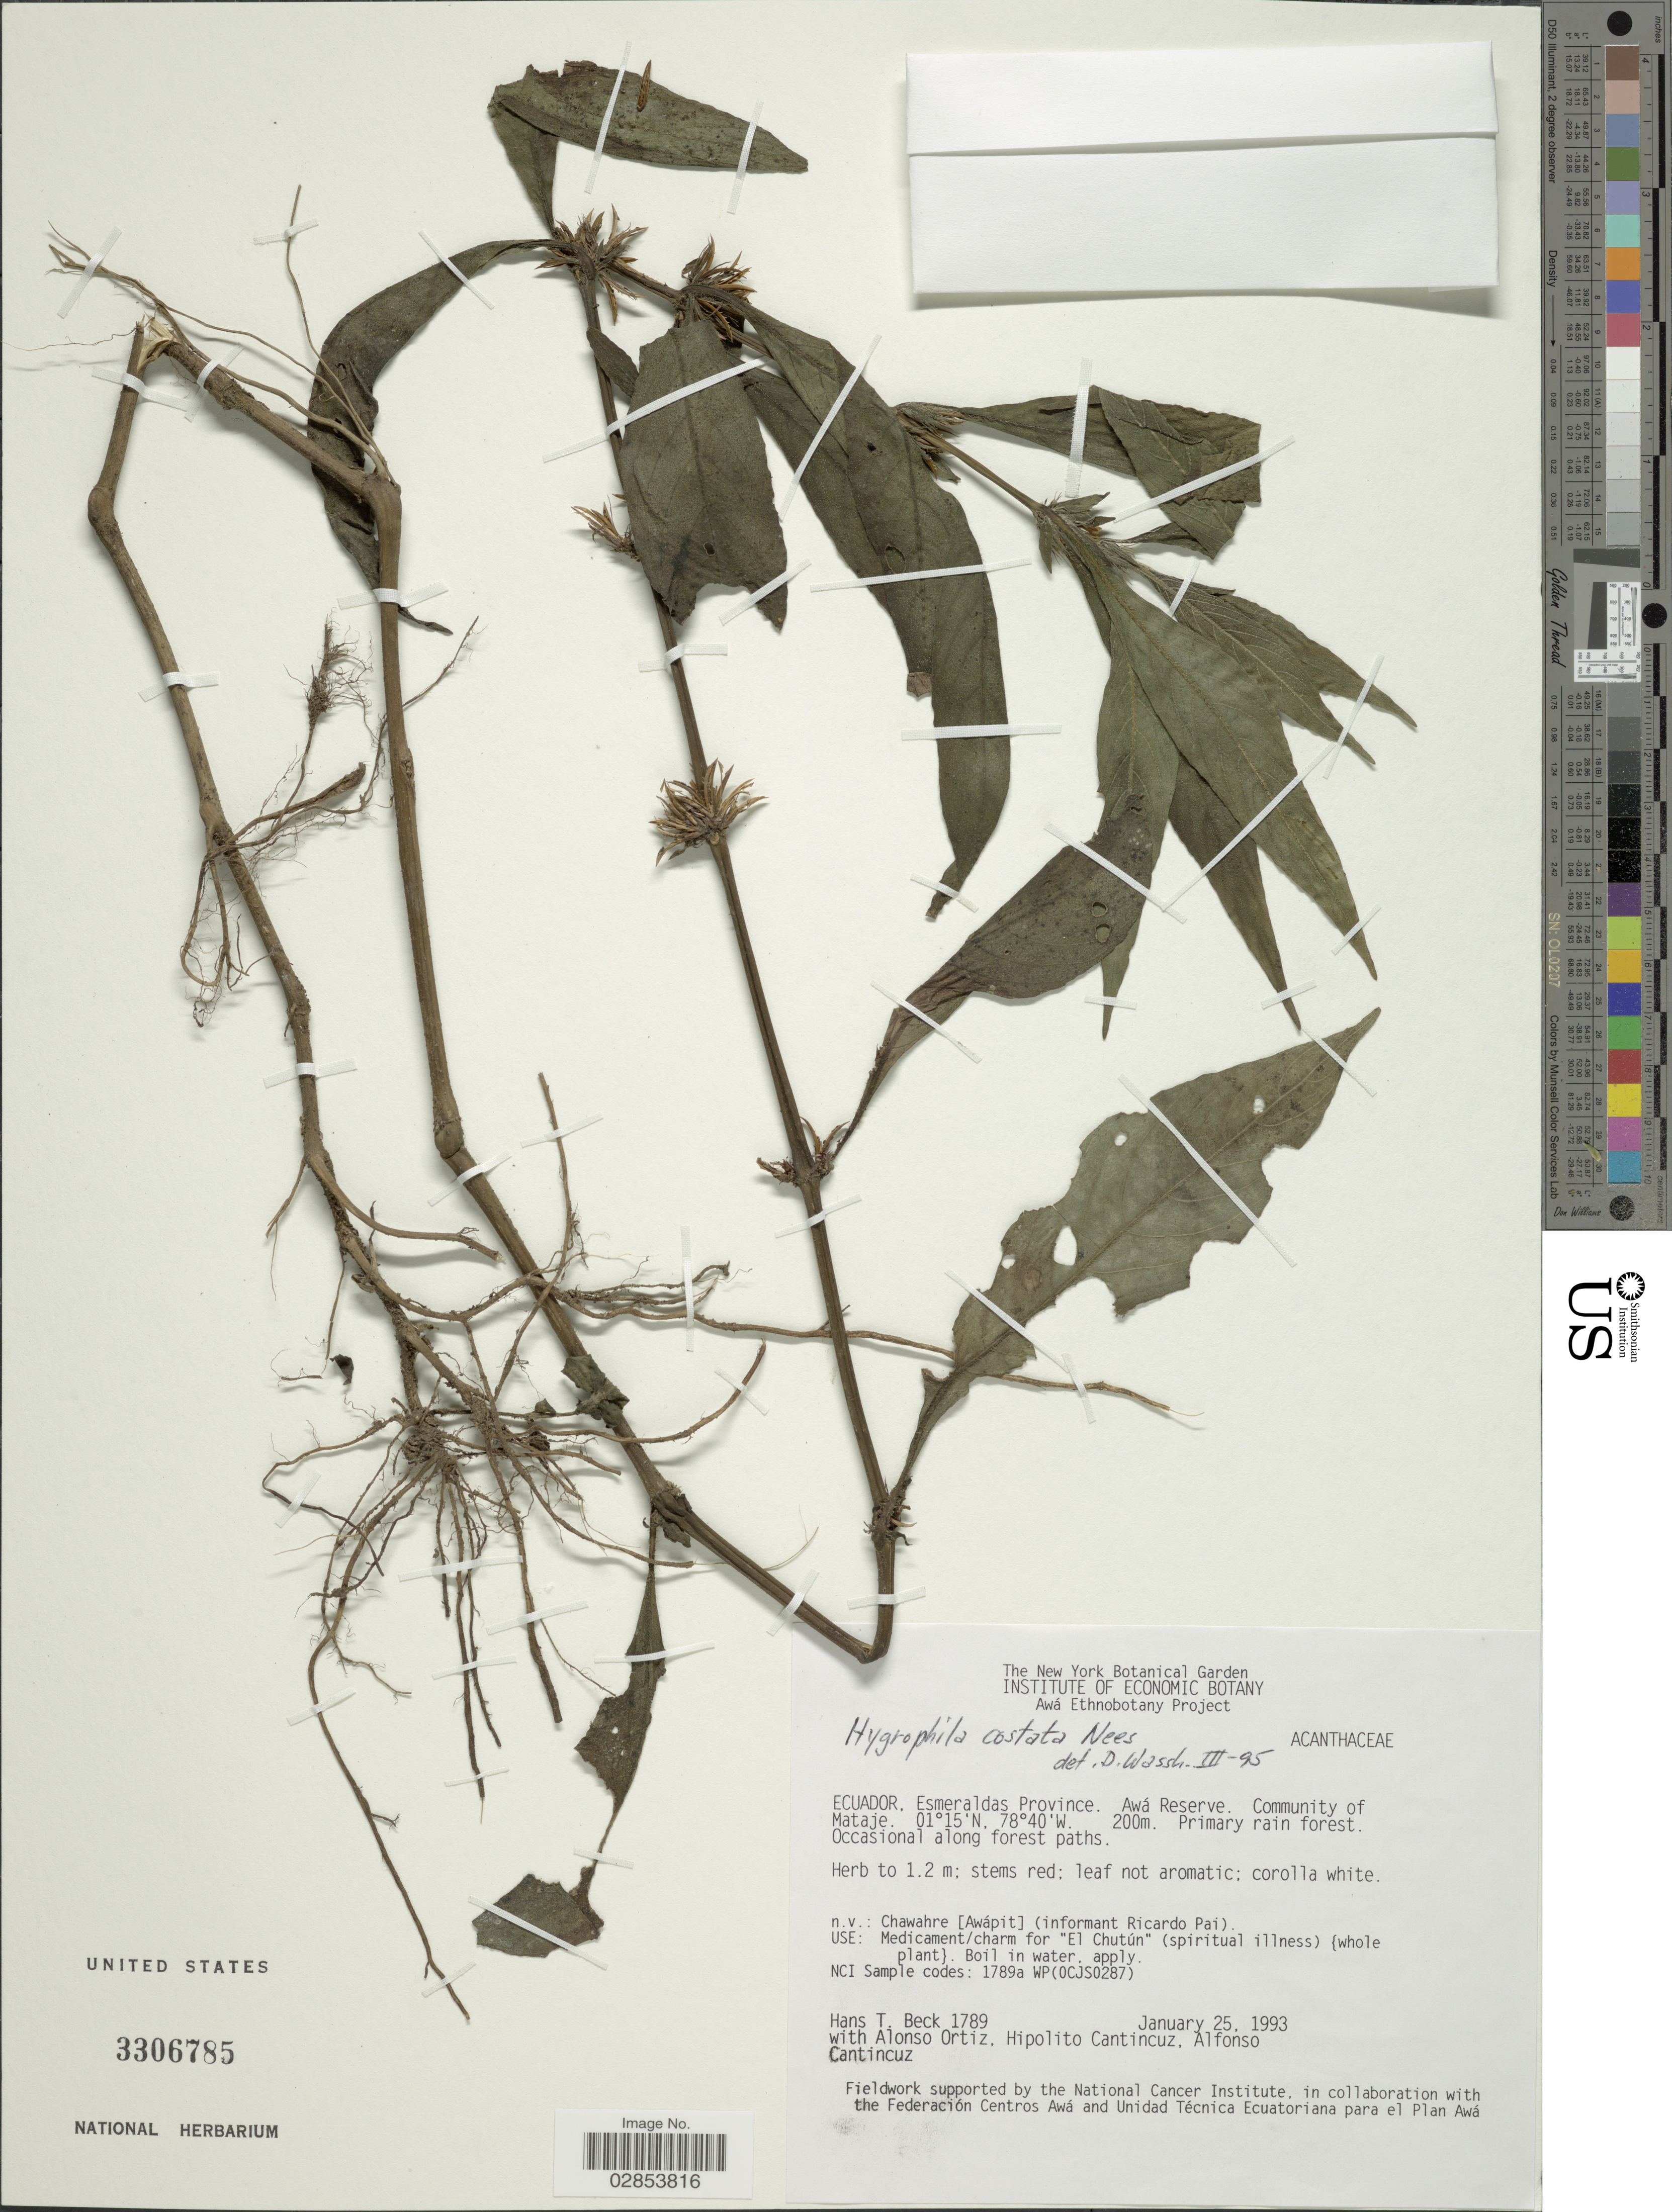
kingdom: Plantae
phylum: Tracheophyta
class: Magnoliopsida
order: Lamiales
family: Acanthaceae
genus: Hygrophila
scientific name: Hygrophila costata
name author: Nees & T. Nees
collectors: H. T. Beck, A. Ortiz, H. Cantincuz & A. Cantincuz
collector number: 1789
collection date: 1993-01-25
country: Ecuador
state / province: Esmeraldas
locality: Awá Reserve. Community of Mataje.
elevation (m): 200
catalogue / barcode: US 3306785